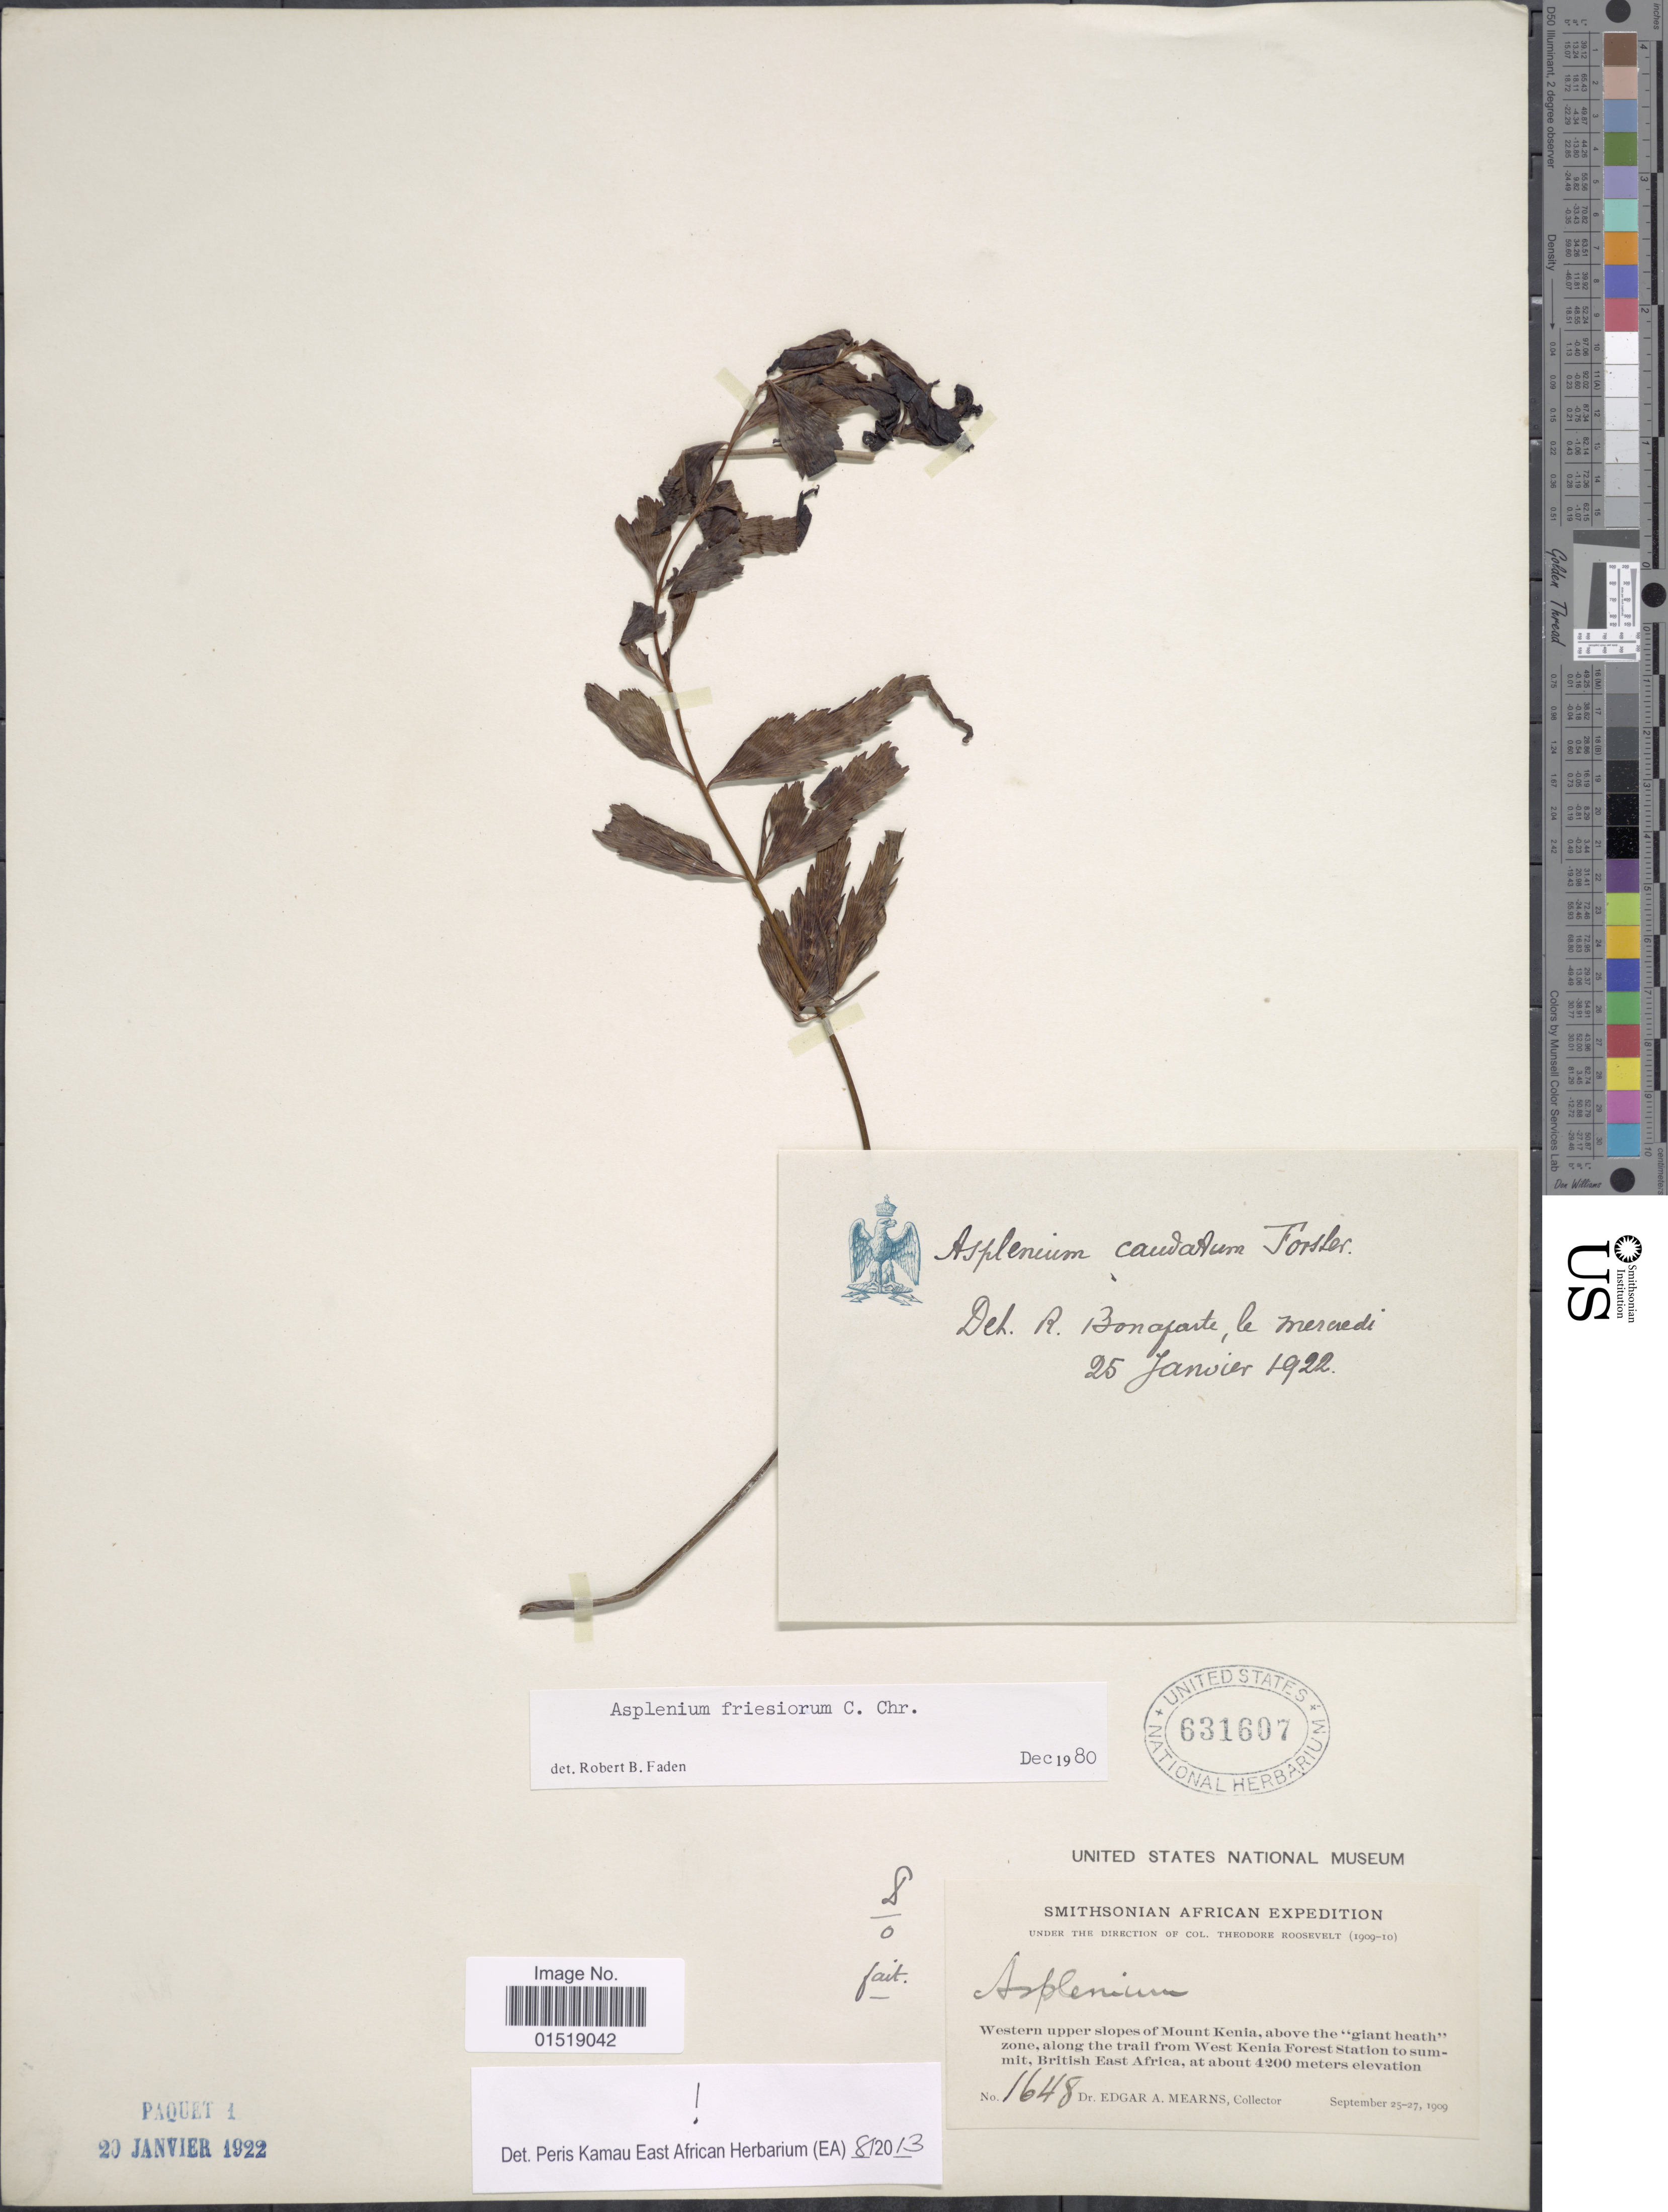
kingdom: Plantae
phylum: Tracheophyta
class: Polypodiopsida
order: Polypodiales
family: Aspleniaceae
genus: Asplenium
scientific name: Asplenium friesiorum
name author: C. Chr.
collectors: E. A. Mearns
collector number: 1648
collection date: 1909-09-25/1909-09-27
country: Kenya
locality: Western upper slopes of Mount Kenia, above the "giant heath" zone, along the trail from West Kenia Forest Station to summit, British East Africa.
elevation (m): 4200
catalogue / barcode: US 631607